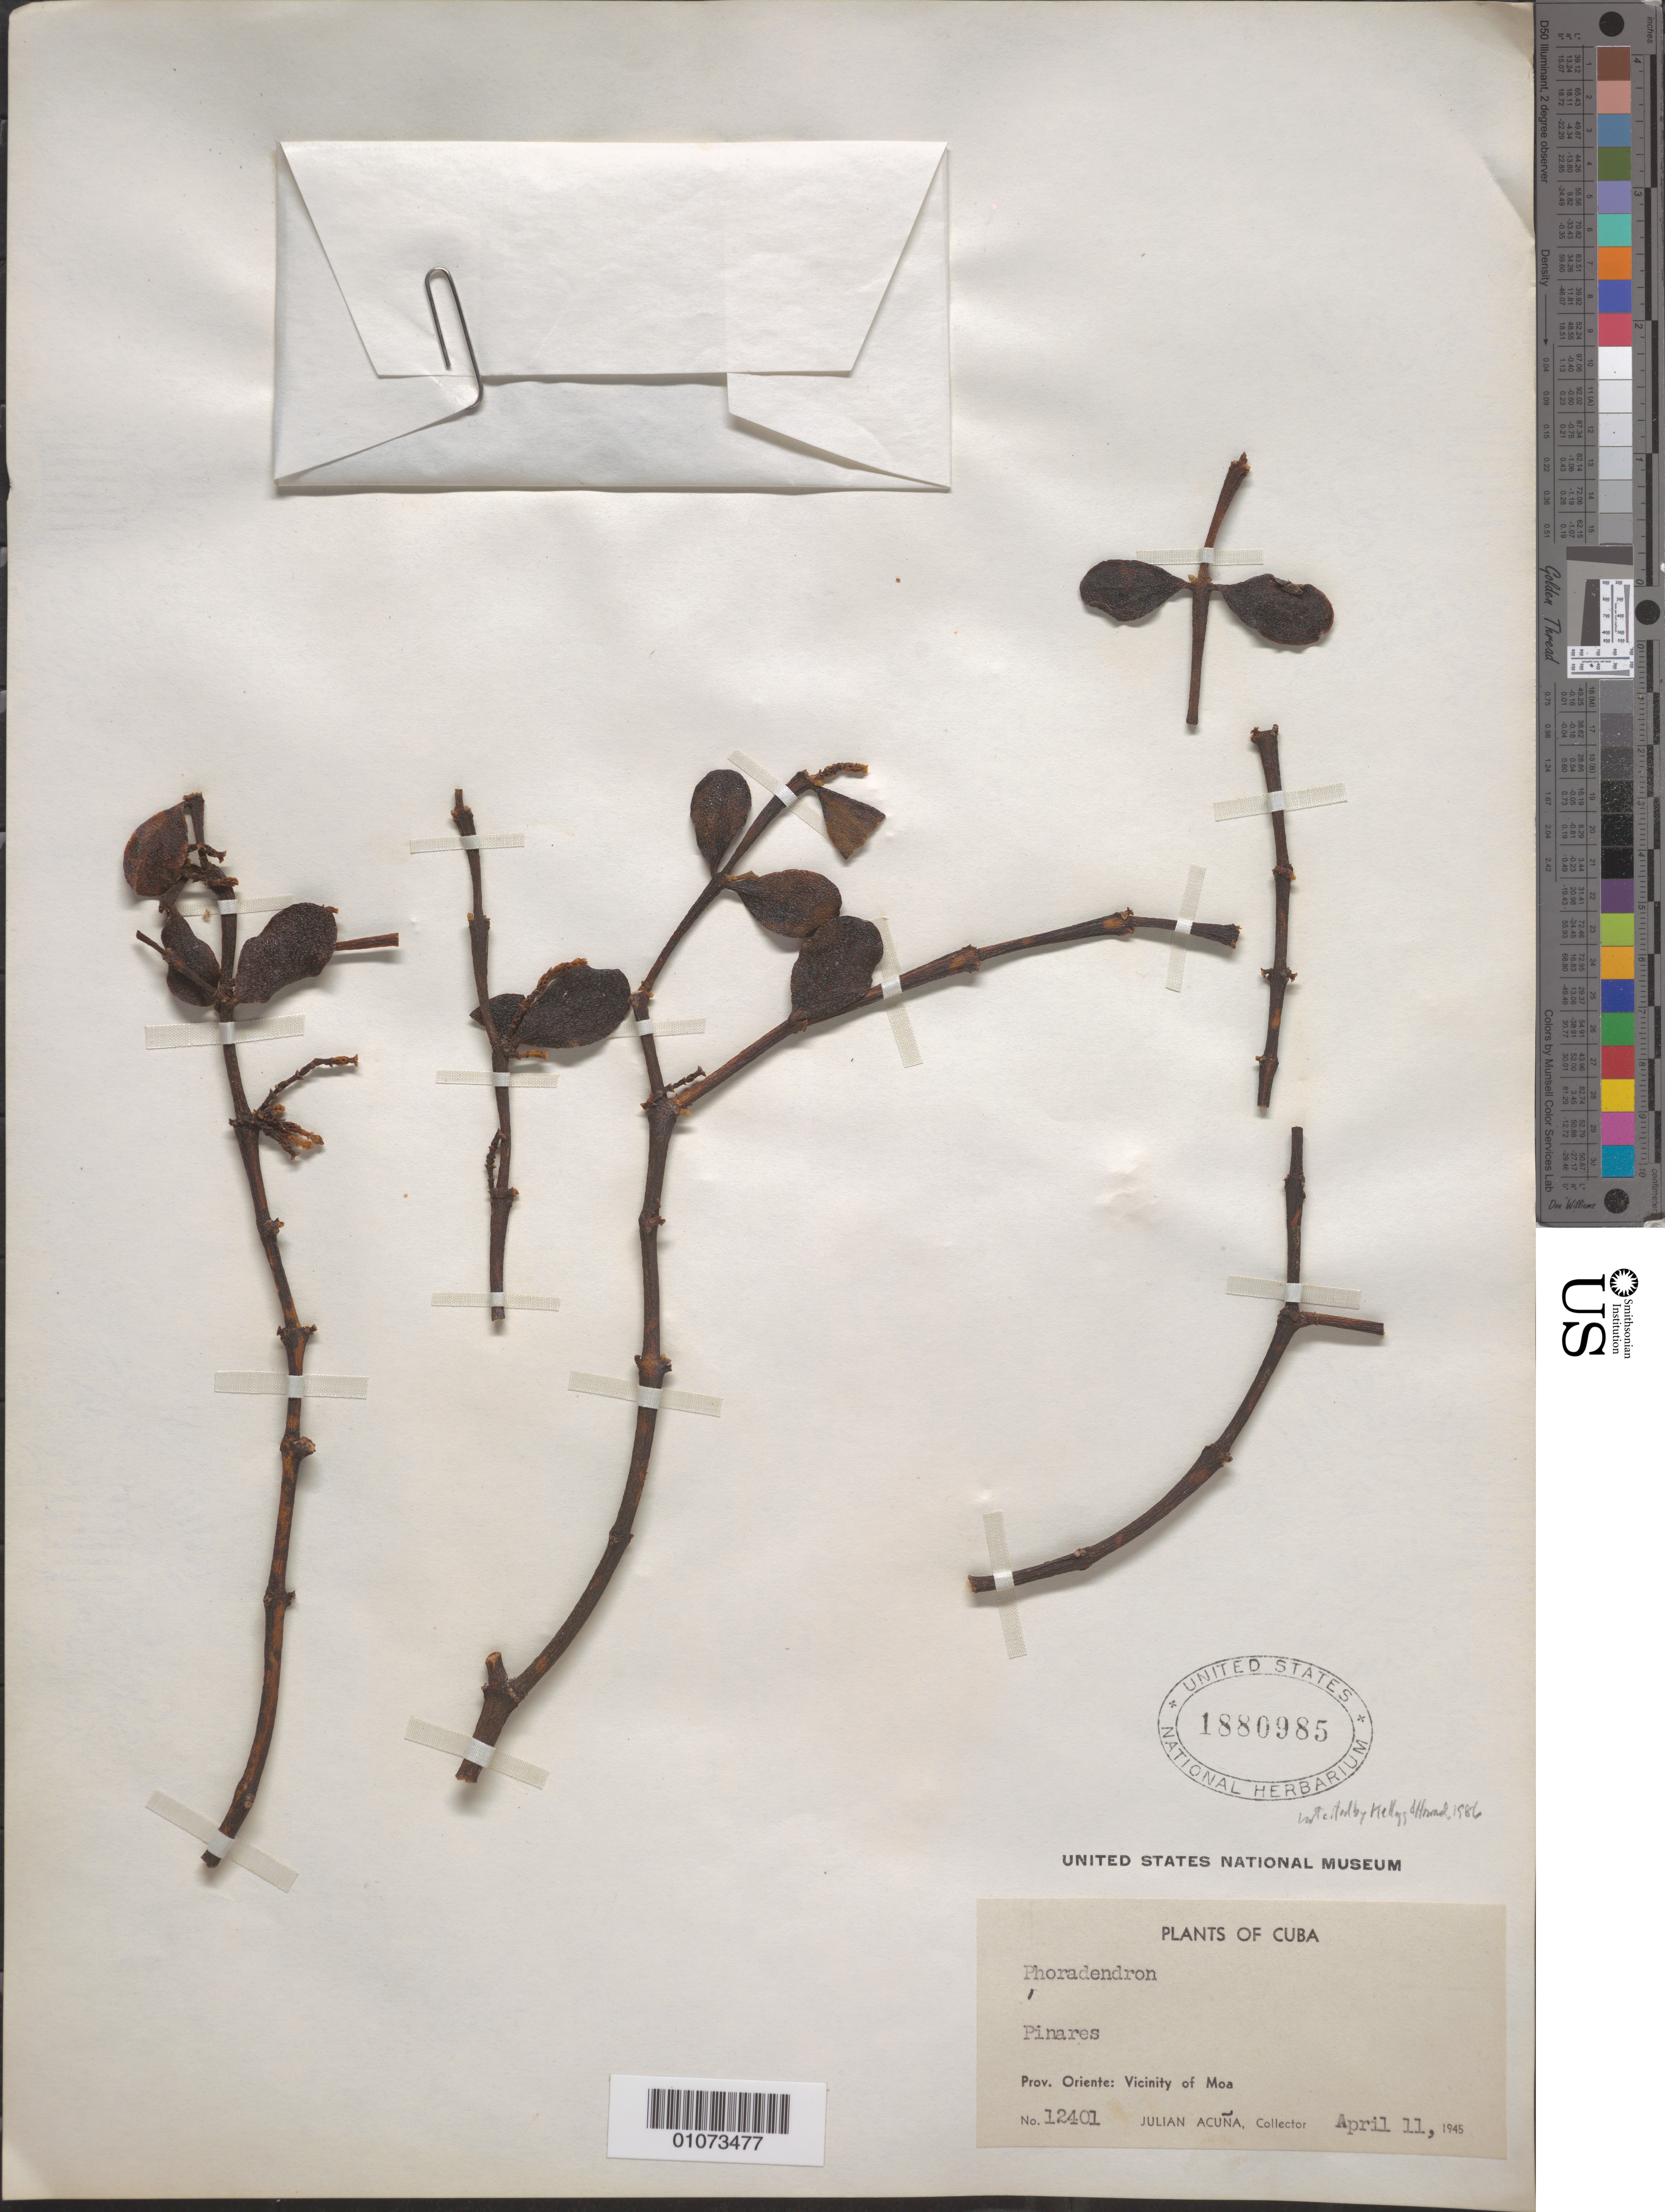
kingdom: Plantae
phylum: Tracheophyta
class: Magnoliopsida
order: Santalales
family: Viscaceae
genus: Phoradendron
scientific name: Phoradendron sp.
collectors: J. Acuña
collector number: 12401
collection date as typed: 11 Apr 1945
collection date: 1945-04-11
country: Cuba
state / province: Holguín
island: Cuba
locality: Oriente: Vicinity of Moa Pinares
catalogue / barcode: US 1880985